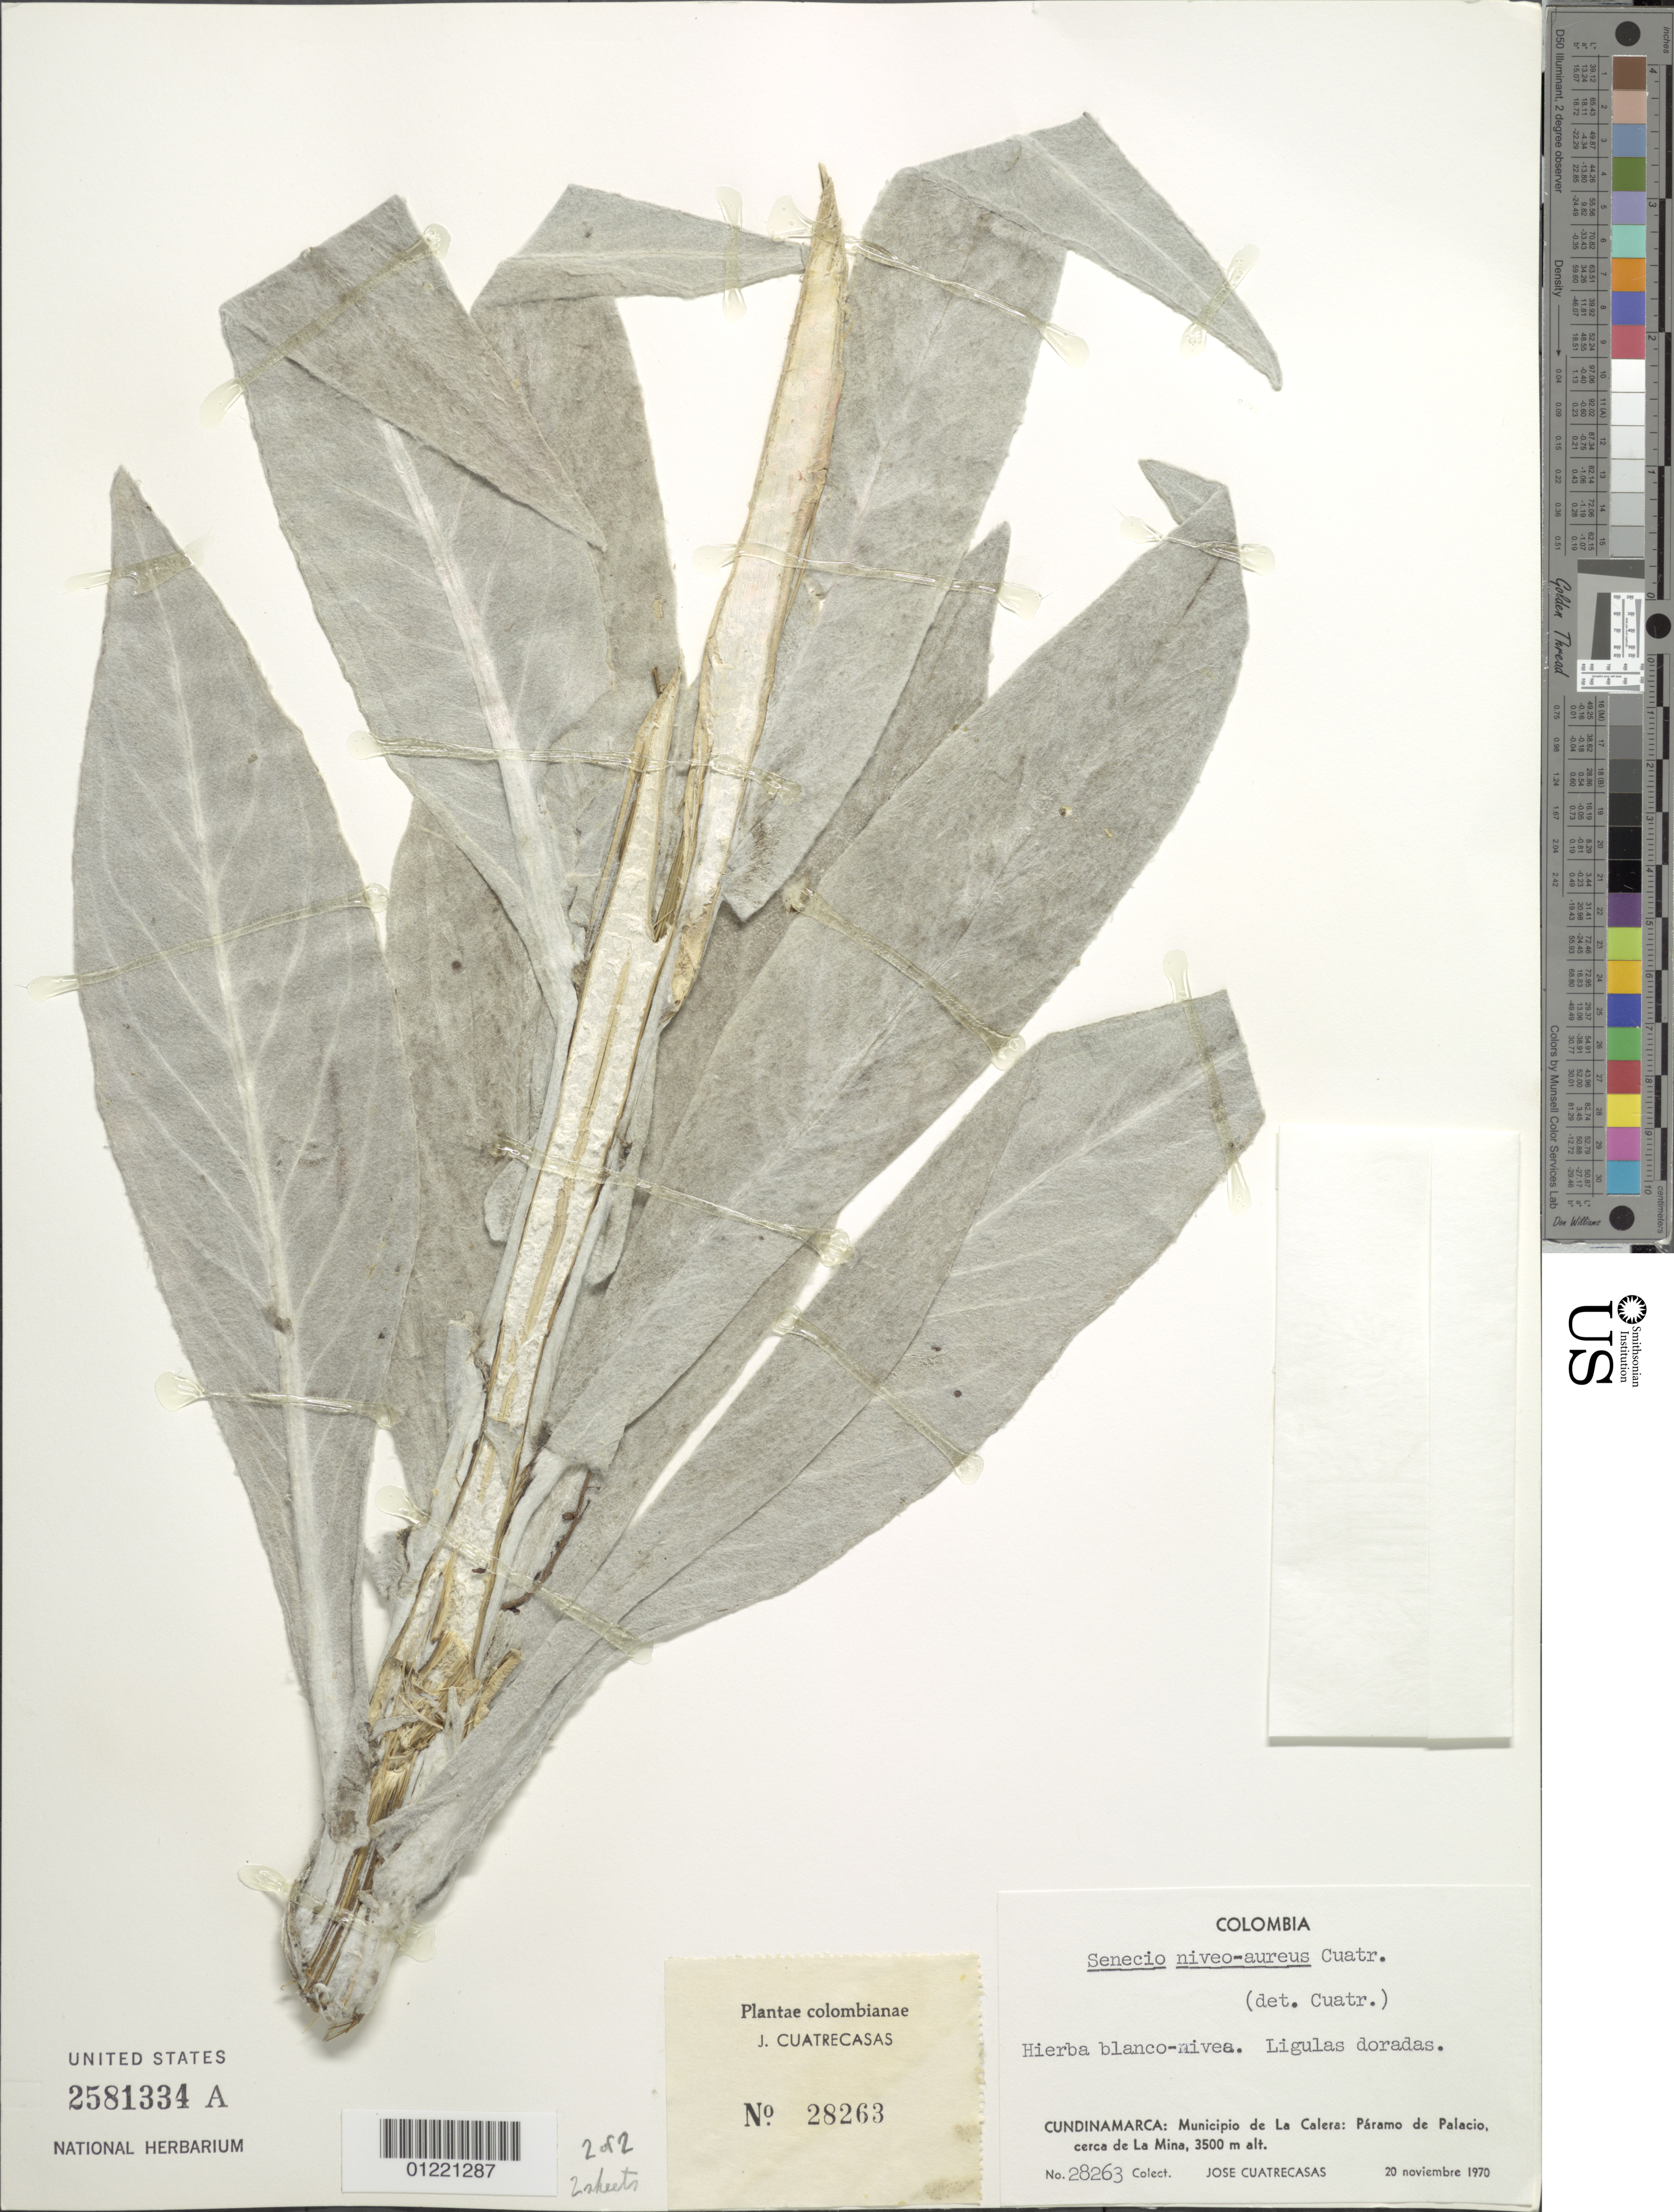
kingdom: Plantae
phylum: Tracheophyta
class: Magnoliopsida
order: Asterales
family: Asteraceae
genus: Senecio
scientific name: Senecio niveo-aureus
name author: Cuatrec.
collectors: J. Cuatrecasas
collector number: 28263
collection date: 1970-11-20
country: Colombia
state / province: Cundinamarca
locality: Municipio de La Calera: Paramo de Palacio, cerca de La Mina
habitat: paramo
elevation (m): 3500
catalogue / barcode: US 2581334A